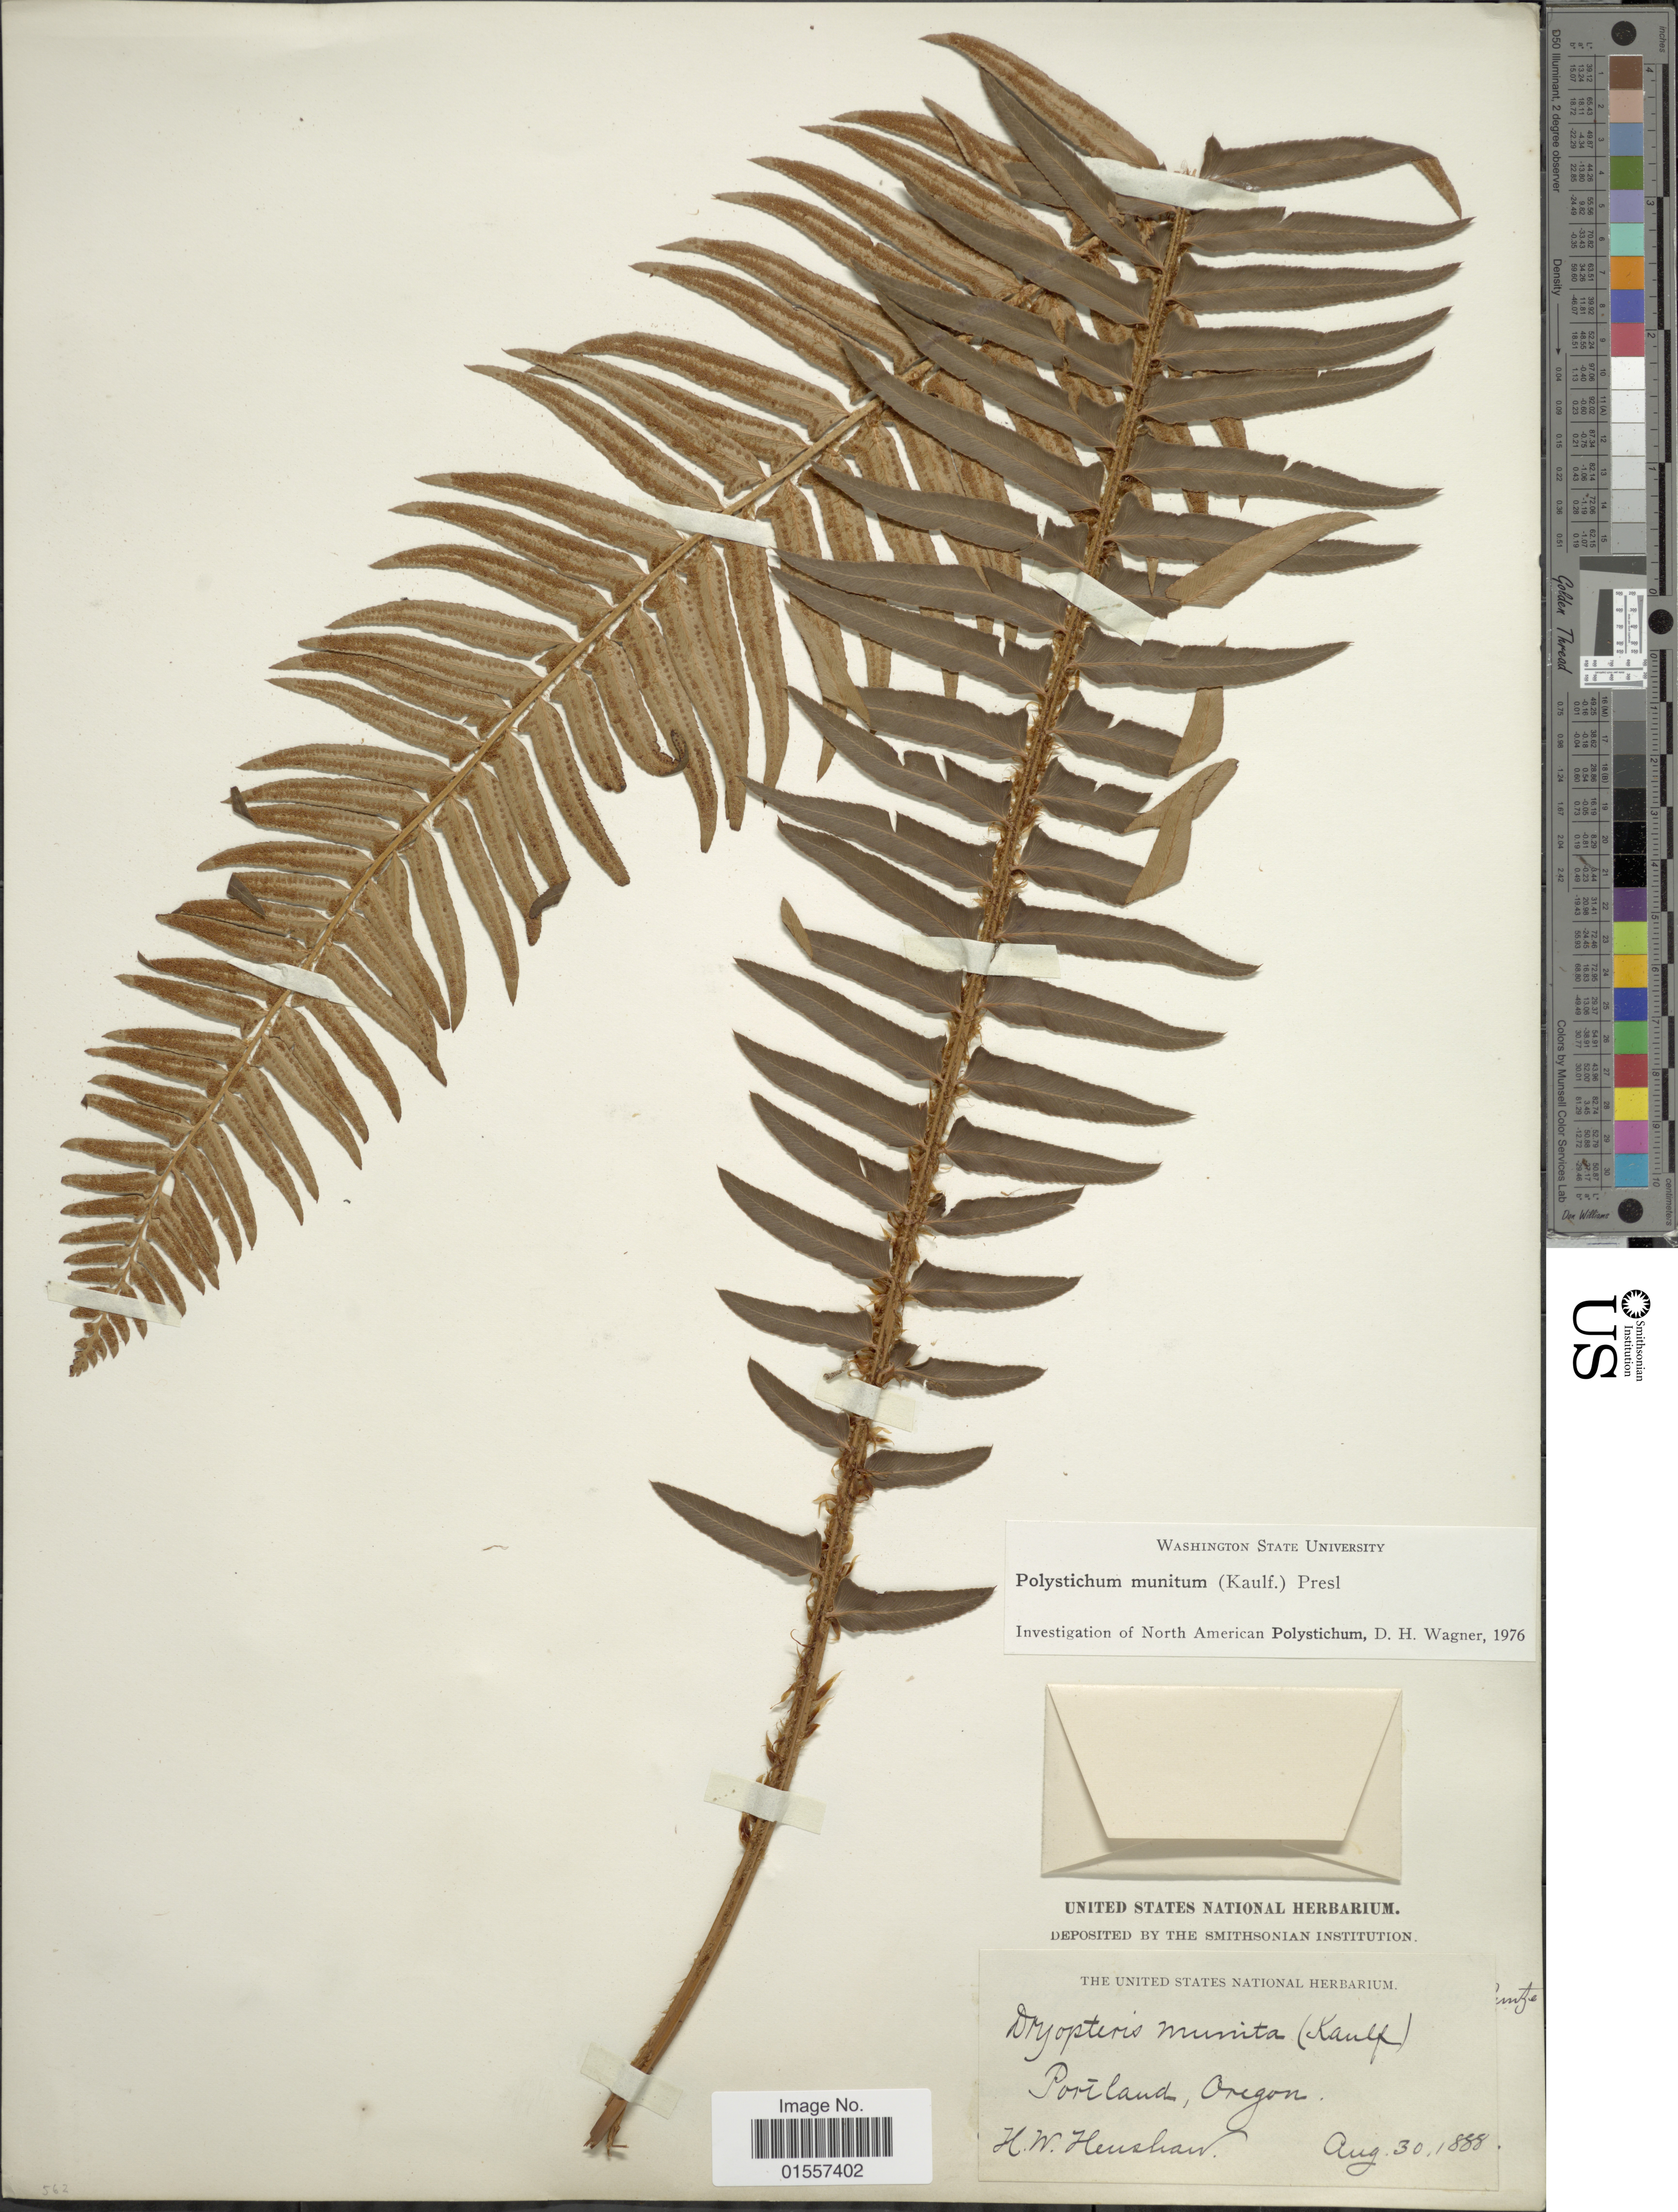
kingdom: Plantae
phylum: Tracheophyta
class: Polypodiopsida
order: Polypodiales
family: Dryopteridaceae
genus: Polystichum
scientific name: Polystichum munitum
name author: (Kaulf.) C. Presl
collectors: H. Henshaw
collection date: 1888-08-30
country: United States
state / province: Oregon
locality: Portland